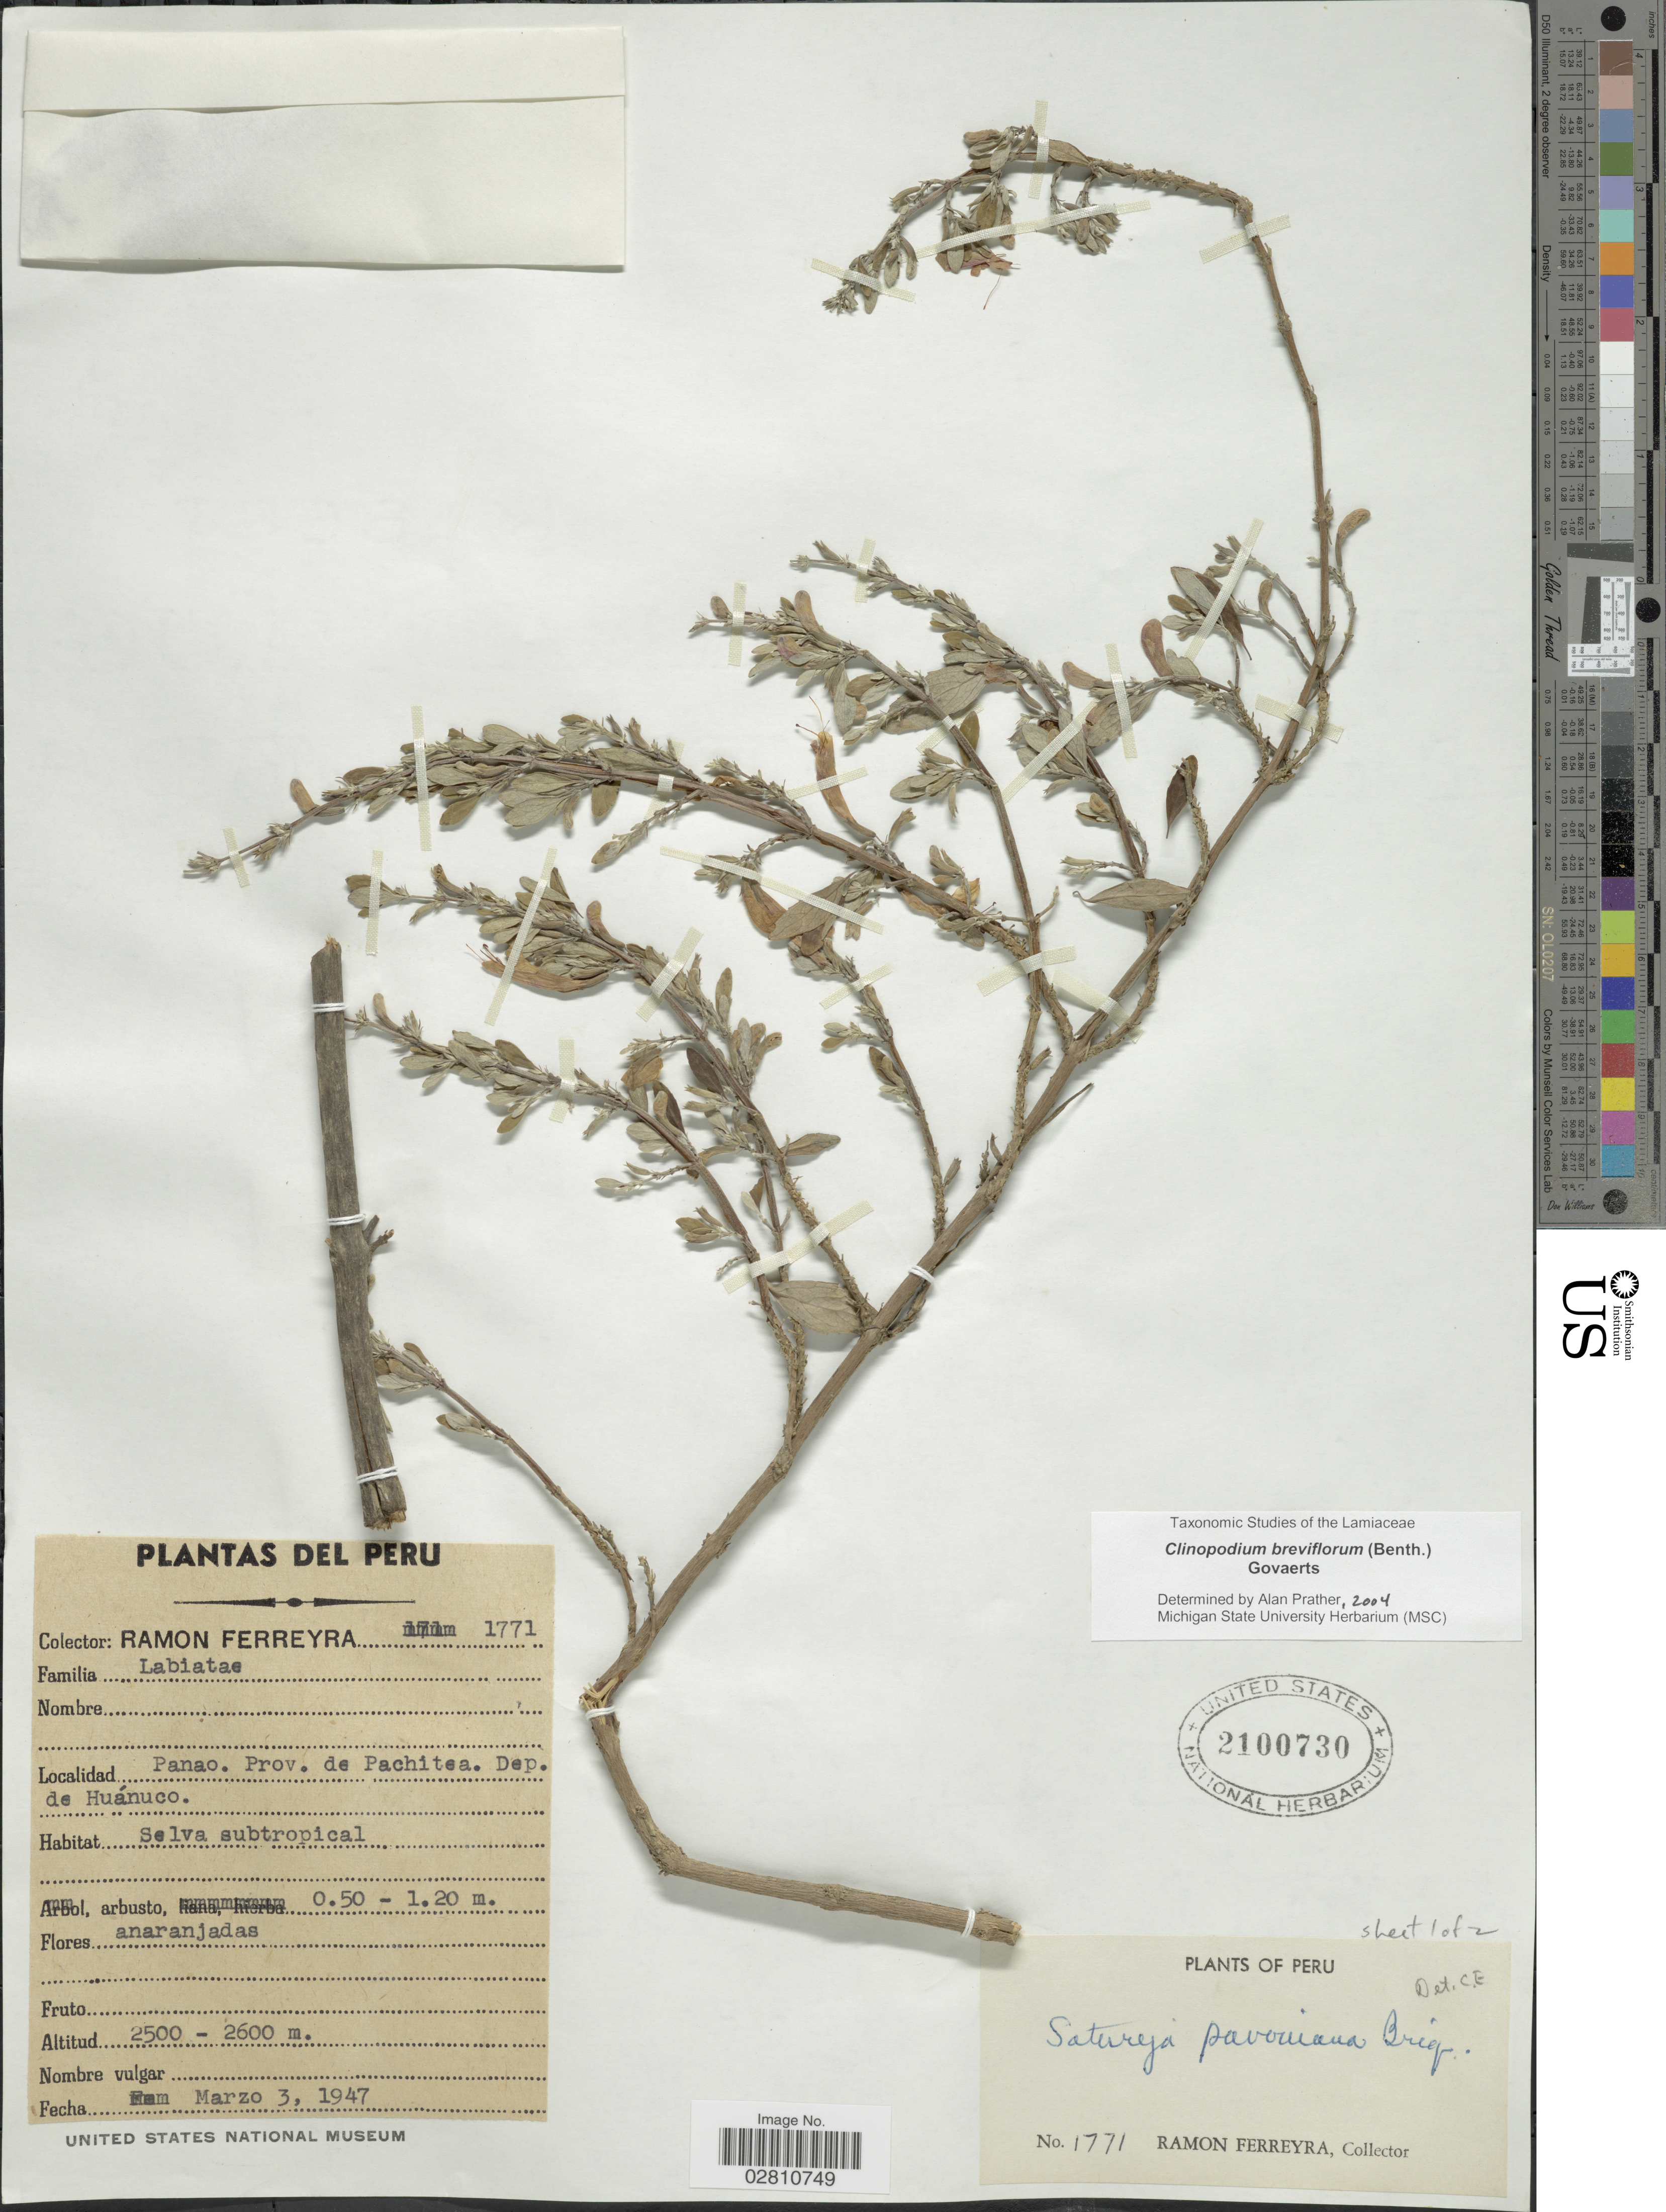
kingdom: Plantae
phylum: Tracheophyta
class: Magnoliopsida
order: Lamiales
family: Lamiaceae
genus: Clinopodium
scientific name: Clinopodium breviflorum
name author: (Benth.) Govaerts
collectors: R. A. Ferreyra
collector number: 1771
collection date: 1947-03-03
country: Peru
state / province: Huánuco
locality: Panao, Prov. de Pachitea, Dep. de Huánuco.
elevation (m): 2500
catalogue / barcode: US 2100730